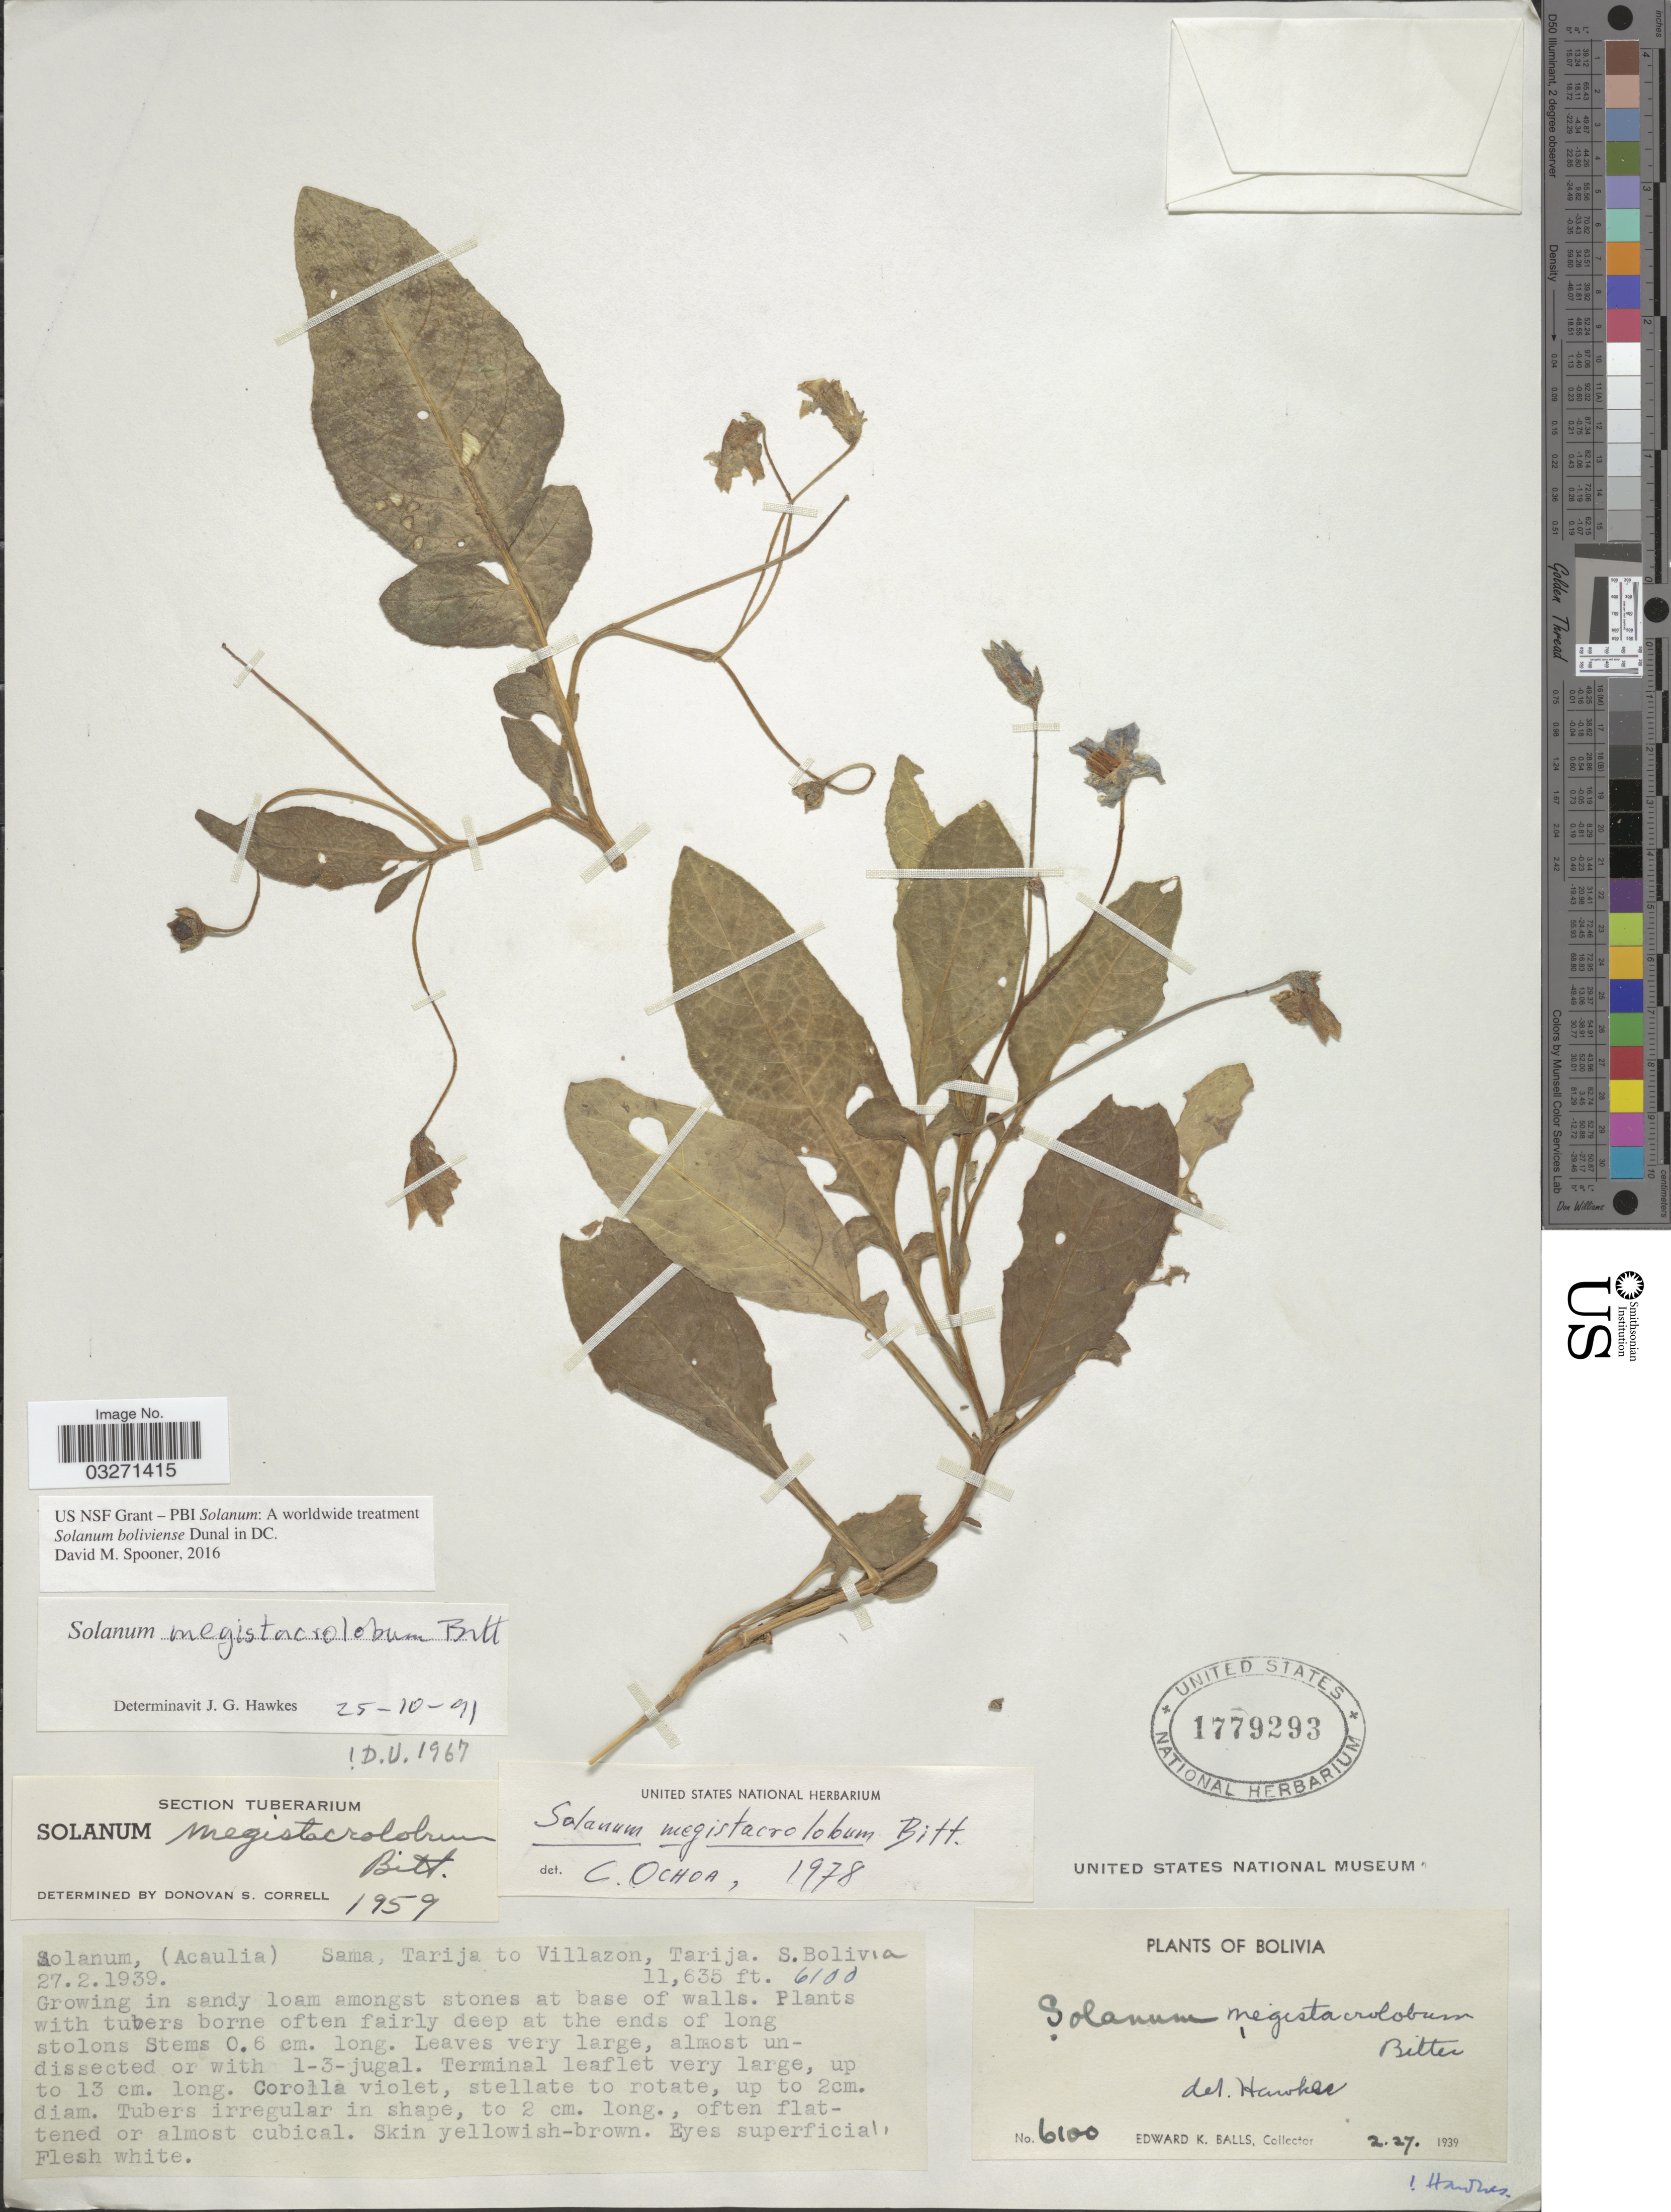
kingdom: Plantae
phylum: Tracheophyta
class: Magnoliopsida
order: Solanales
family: Solanaceae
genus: Solanum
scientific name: Solanum boliviense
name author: Dunal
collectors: E. K. Balls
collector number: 6100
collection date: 1939-02-27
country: Bolivia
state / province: Tarija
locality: Sama, Tarija to Villazon. S. Bolivia.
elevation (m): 3546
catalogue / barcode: US 1779293